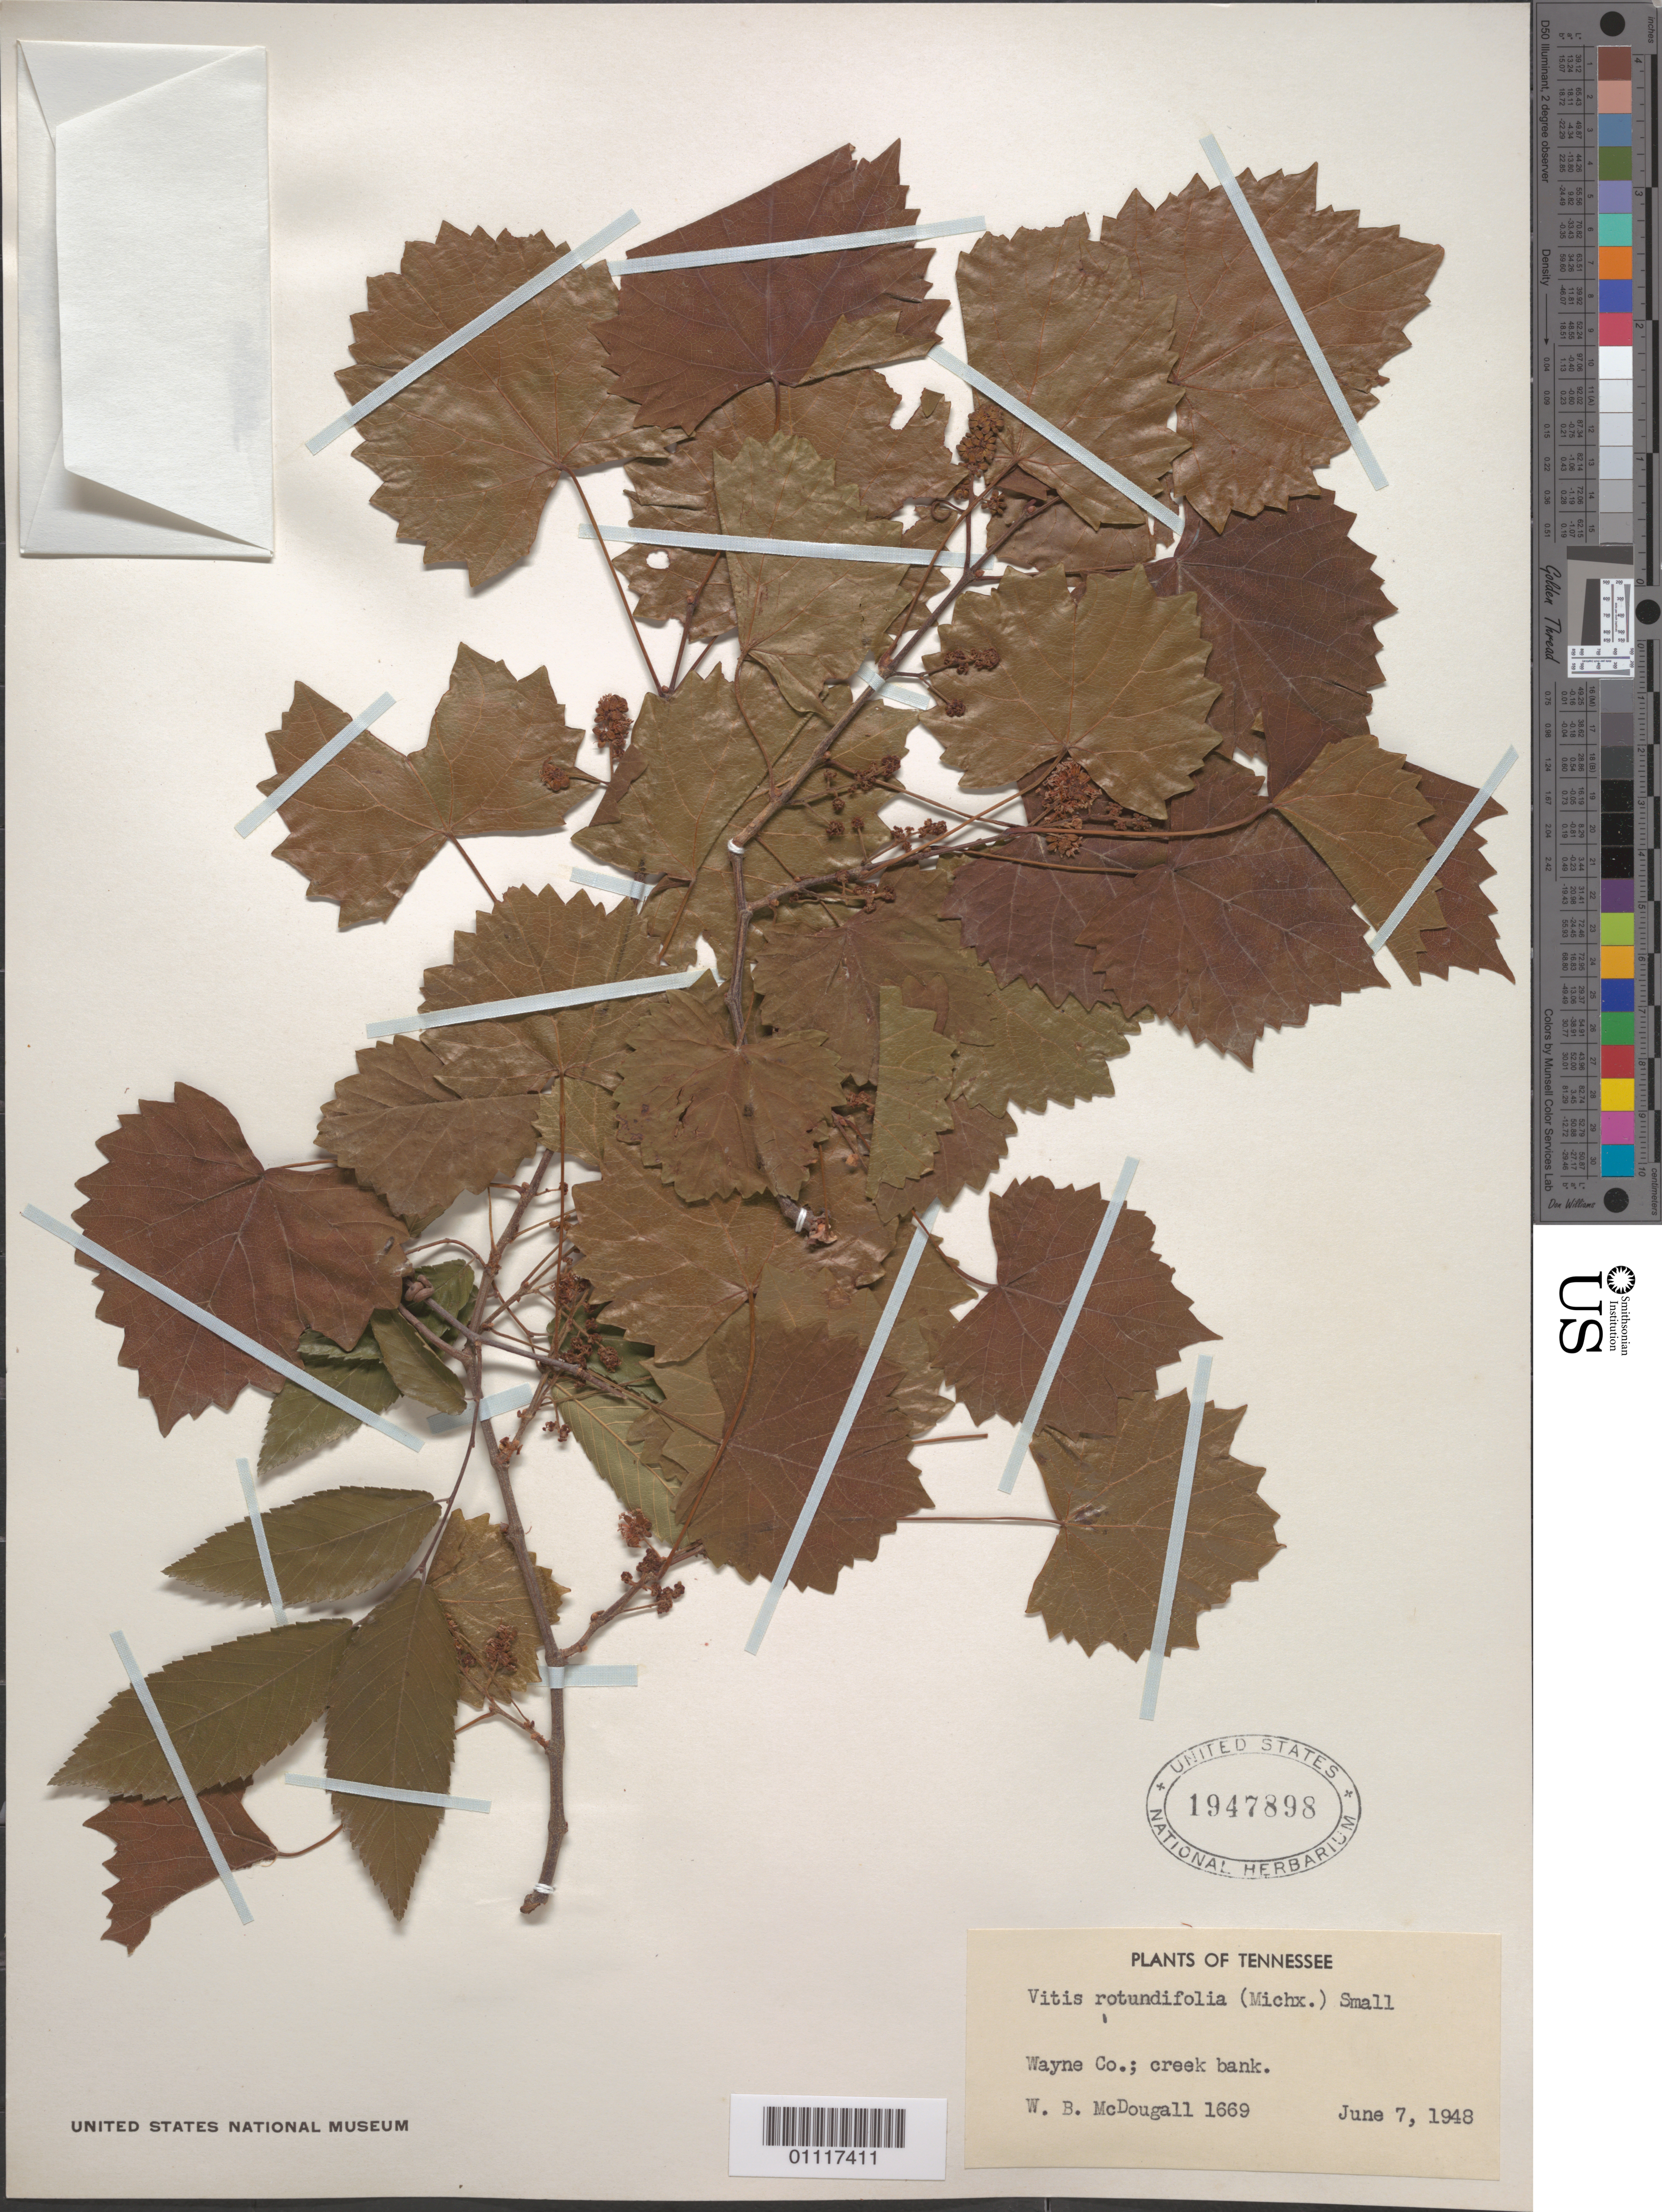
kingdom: Plantae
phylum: Tracheophyta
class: Magnoliopsida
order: Vitales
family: Vitaceae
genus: Vitis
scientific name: Vitis rotundifolia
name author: Michx.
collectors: W. McDougall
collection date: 1948-06-07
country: United States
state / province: Tennessee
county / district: Wayne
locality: creek bank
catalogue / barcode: US 1947898